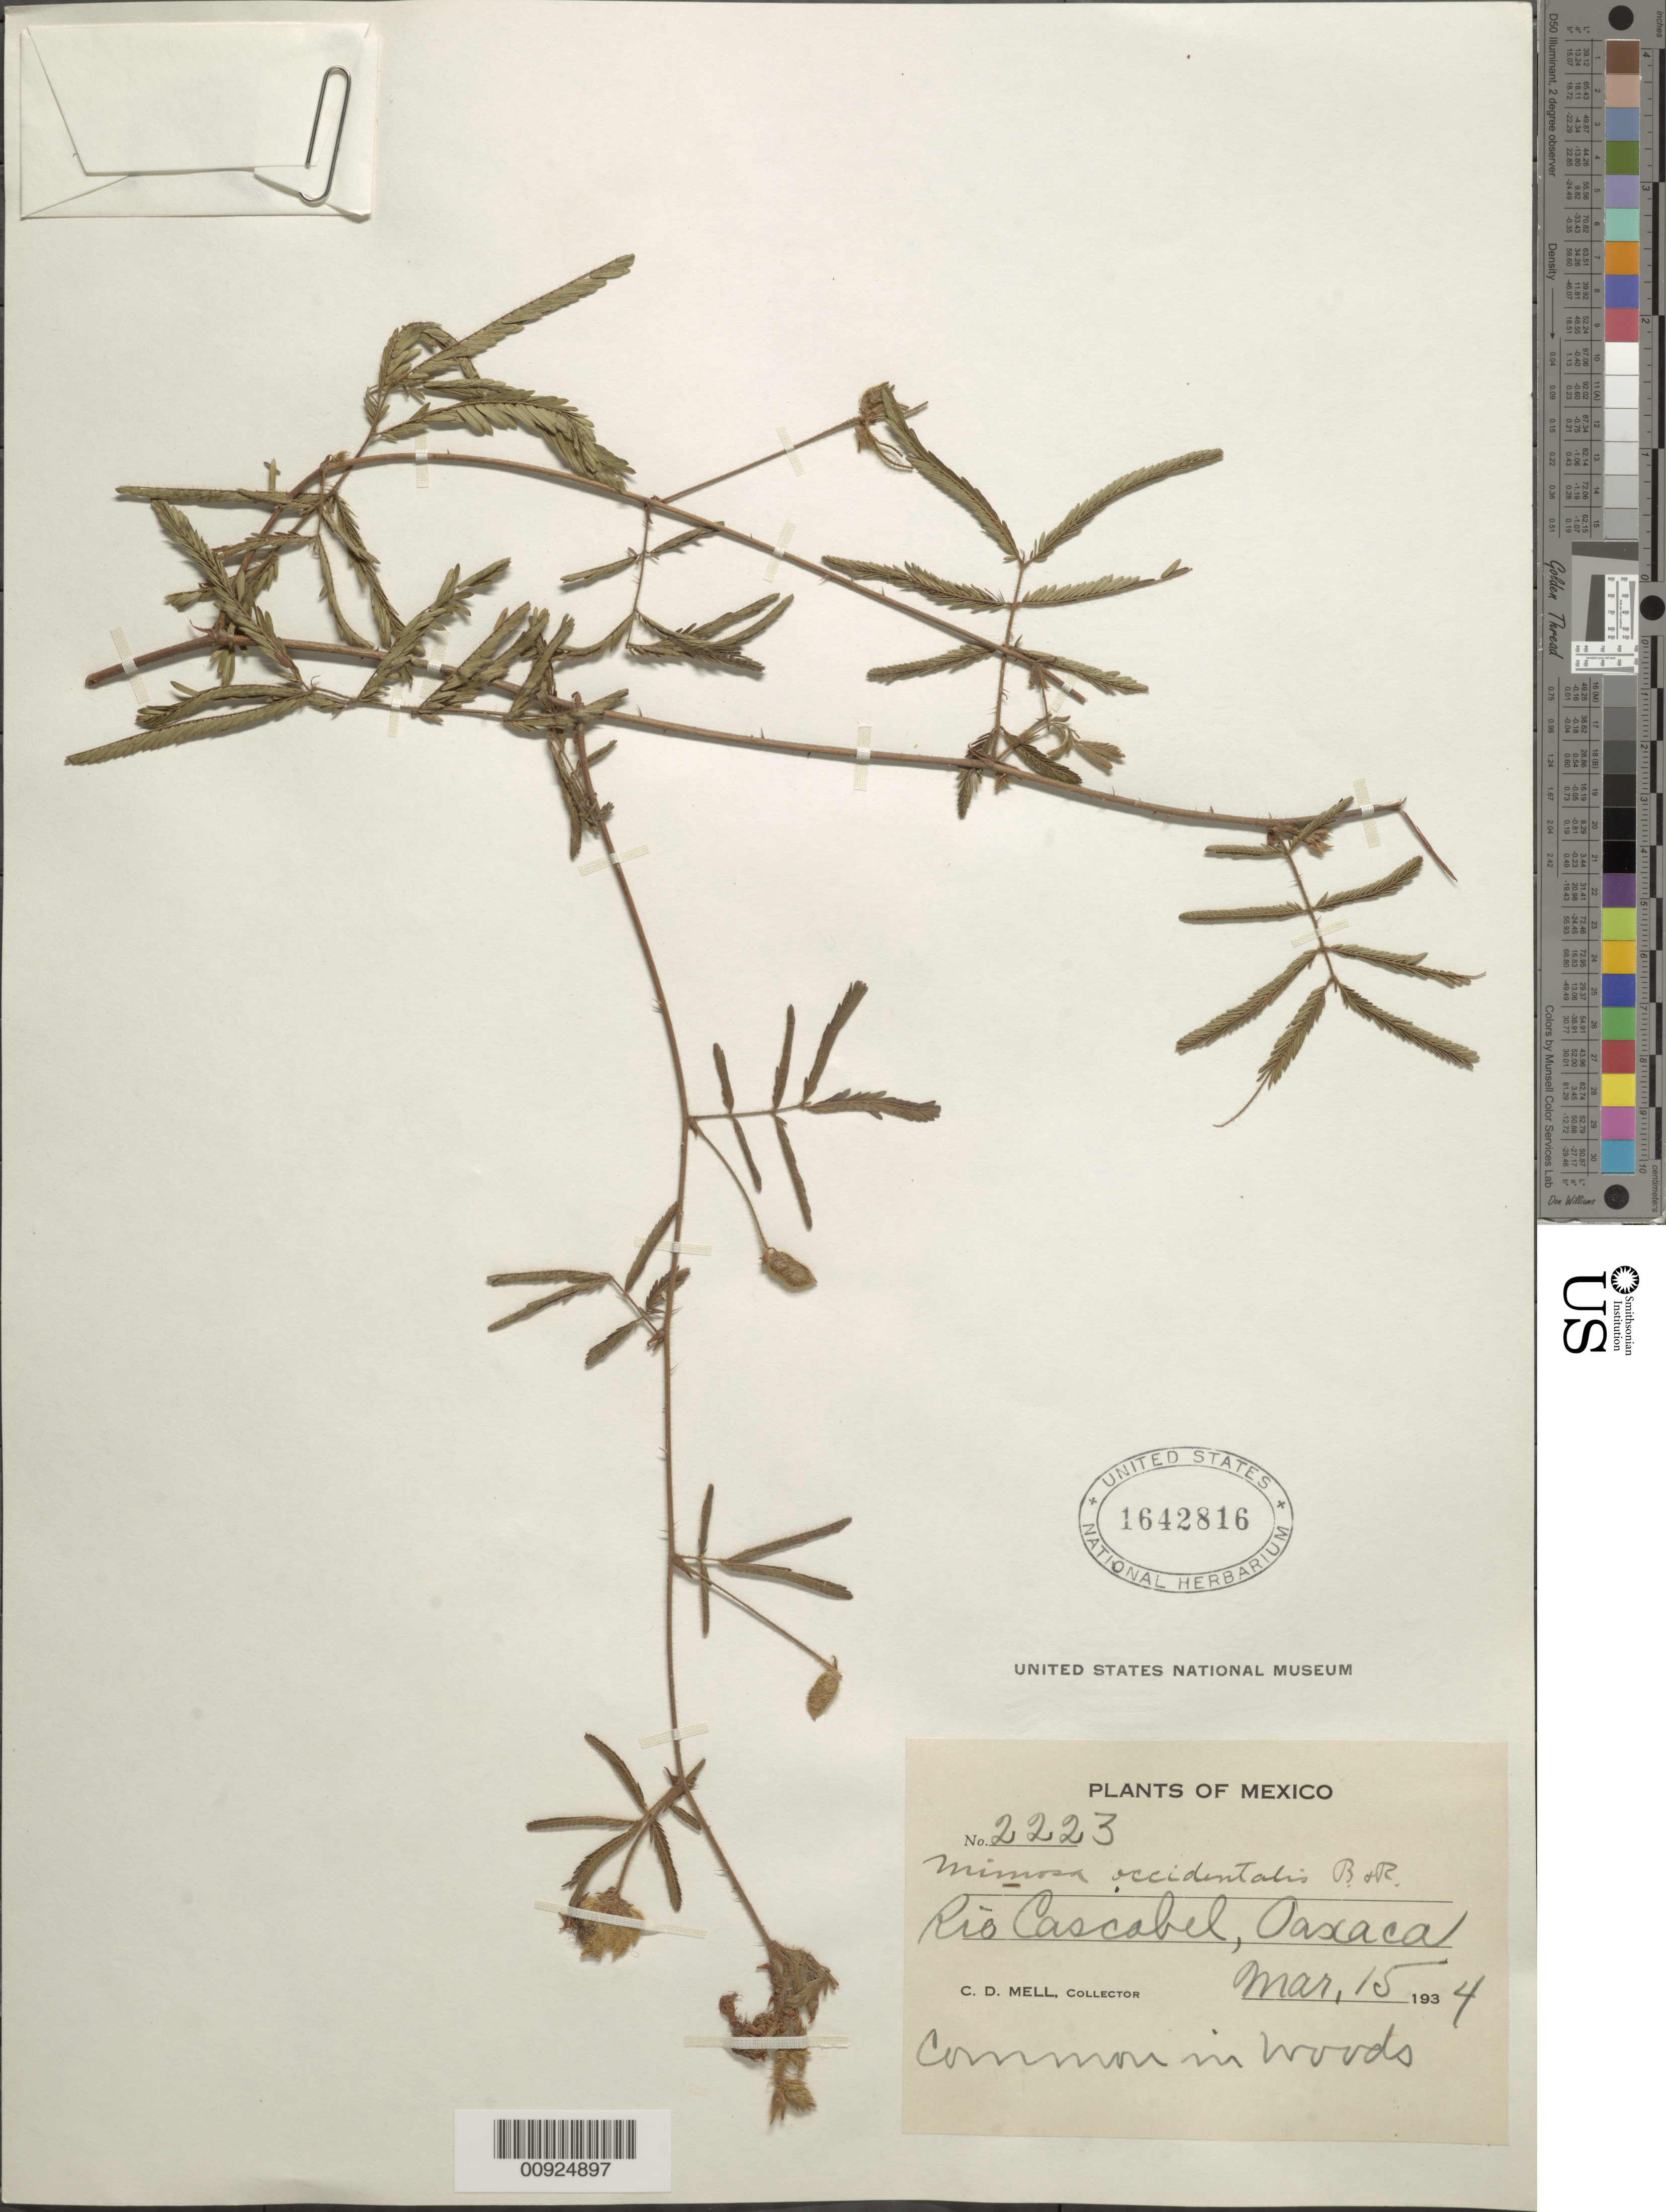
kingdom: Plantae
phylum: Tracheophyta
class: Magnoliopsida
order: Fabales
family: Fabaceae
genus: Mimosa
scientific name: Mimosa occidentalis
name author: Britton & Rose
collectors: C. D. Mell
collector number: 2223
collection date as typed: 15 Mar 1934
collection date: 1934-03-15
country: Mexico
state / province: Oaxaca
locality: Río Cascabel, Oaxaca.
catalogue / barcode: US 1642816